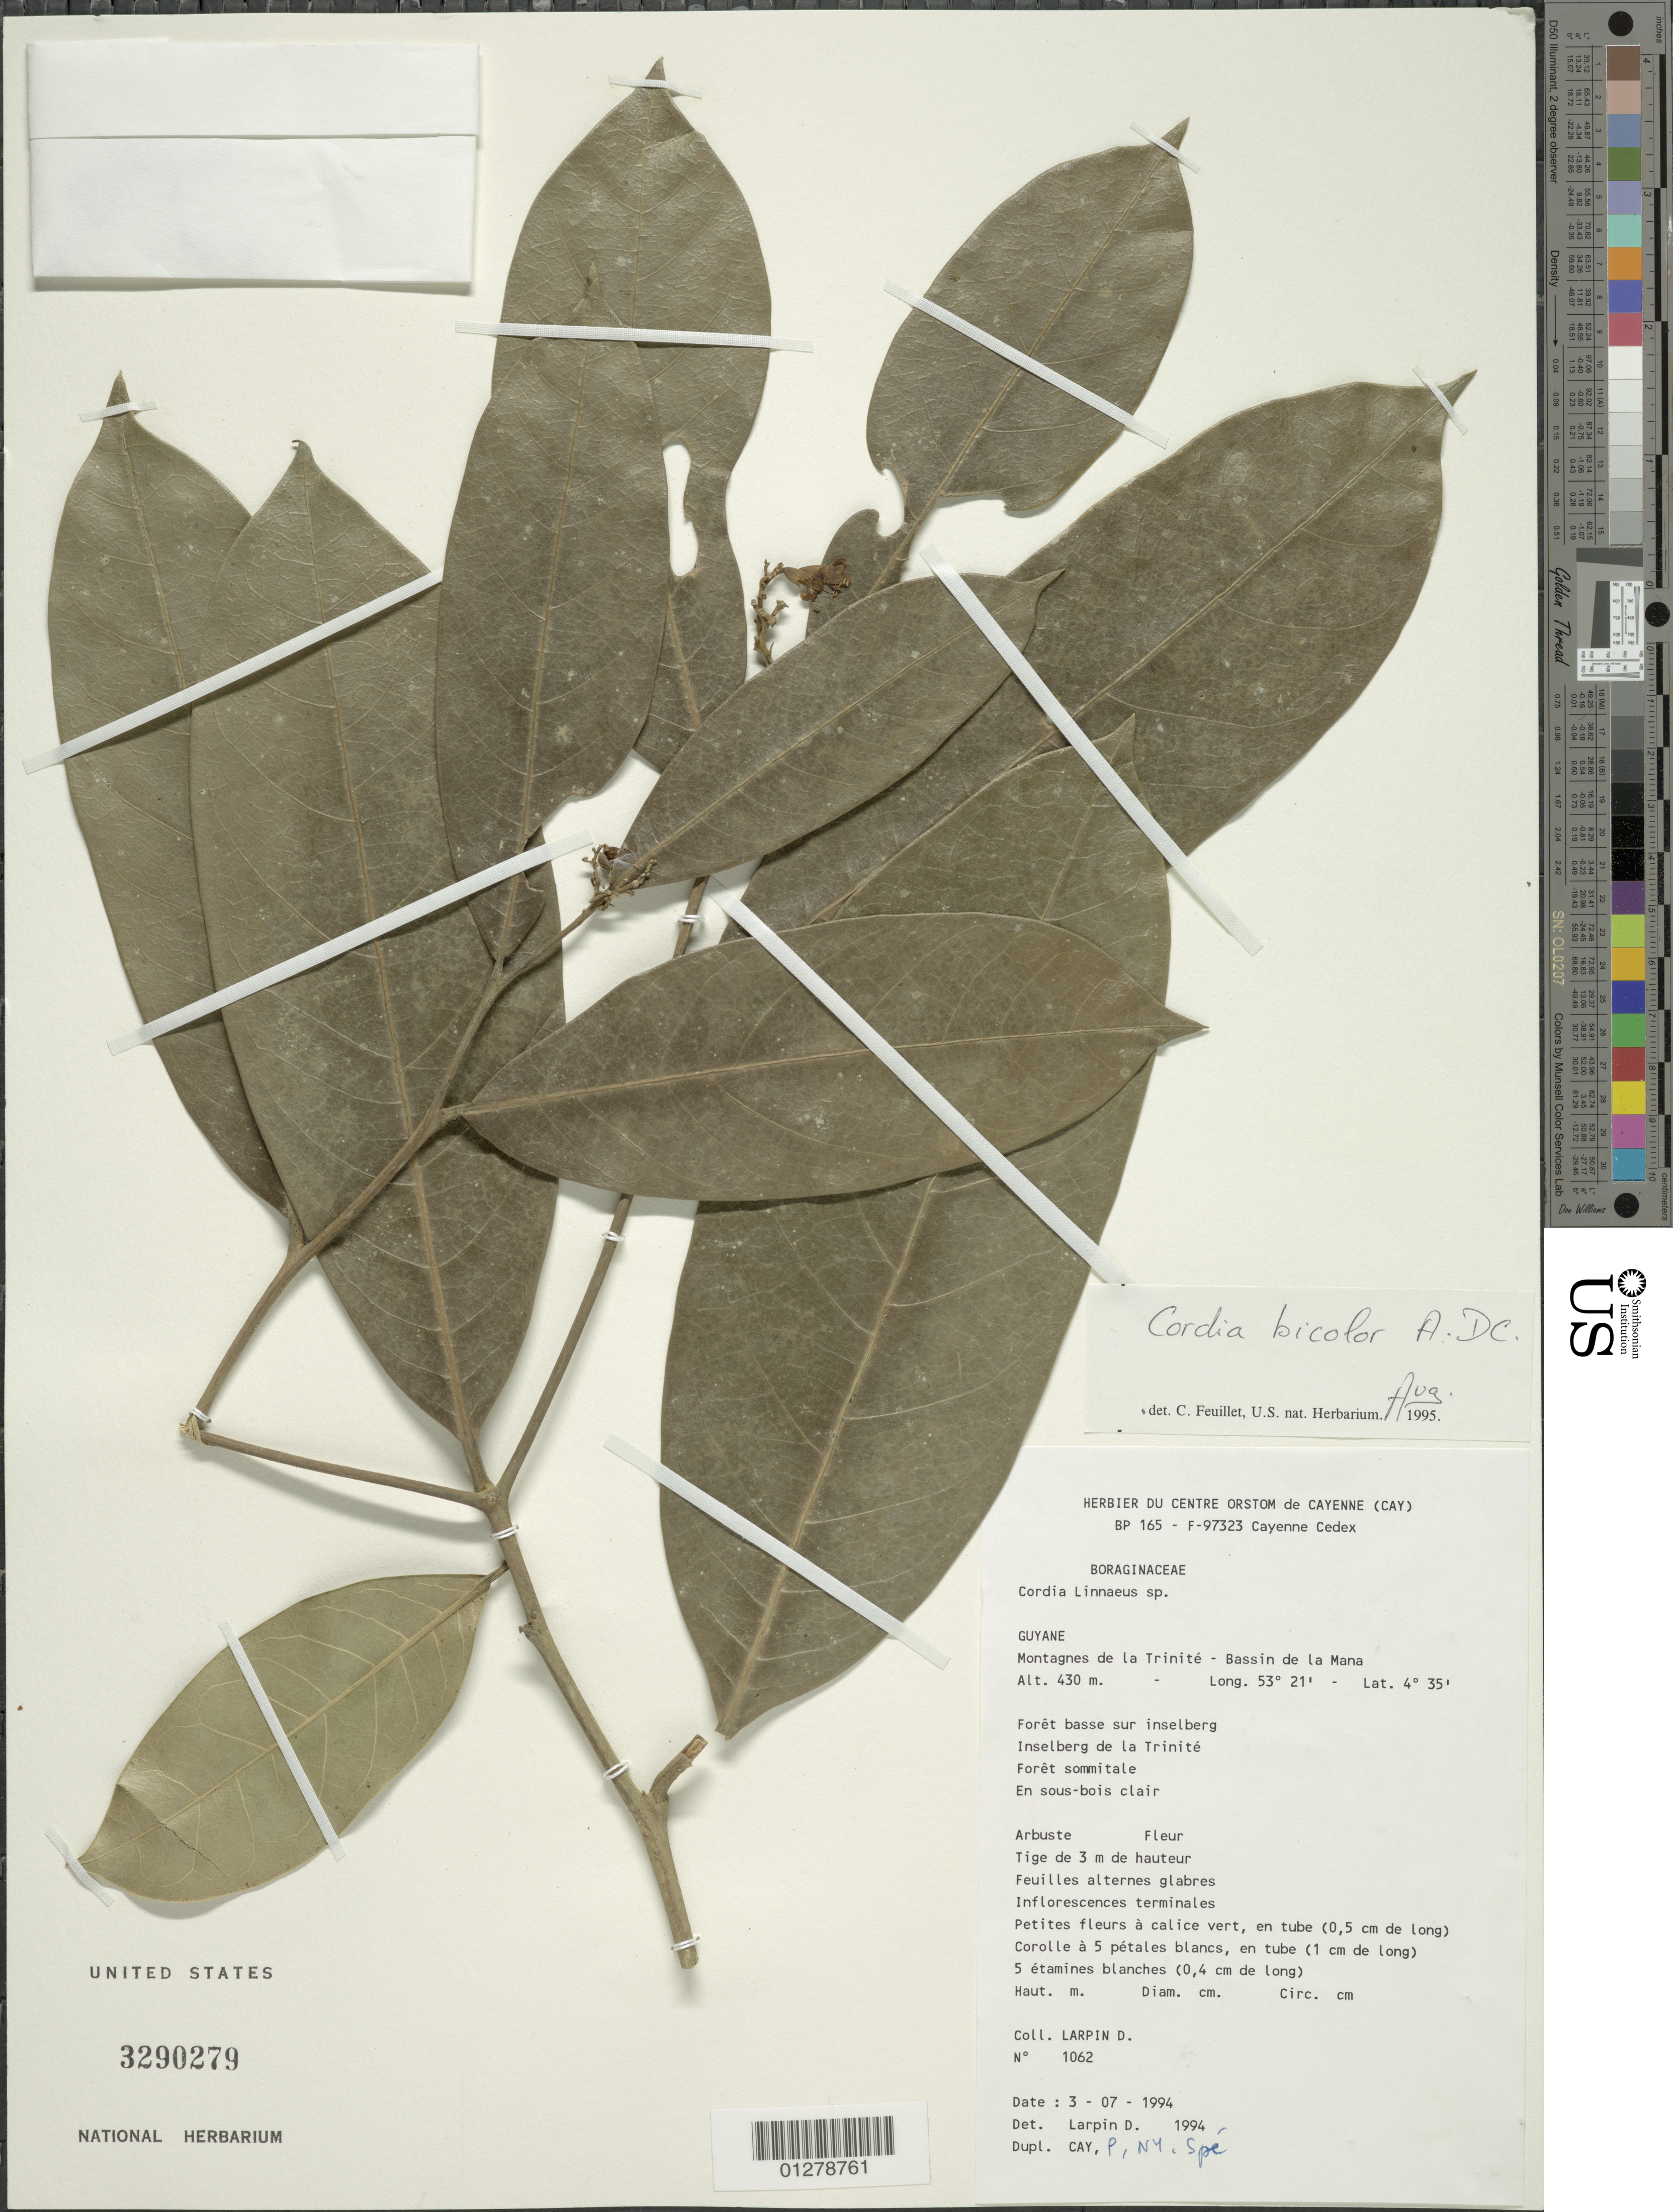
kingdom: Plantae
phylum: Tracheophyta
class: Magnoliopsida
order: Boraginales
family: Cordiaceae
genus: Cordia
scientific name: Cordia bicolor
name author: A. DC.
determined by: Feuillet, C.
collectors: D. Larpin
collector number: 1062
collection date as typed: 3 Jul 1994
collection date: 1994-07-03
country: French Guiana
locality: Inselberg de la Trinite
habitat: foret basse sur inselberg, sommitale, en sous-bois clair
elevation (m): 430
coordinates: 4 35 N, 53 21 W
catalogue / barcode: US 3290279